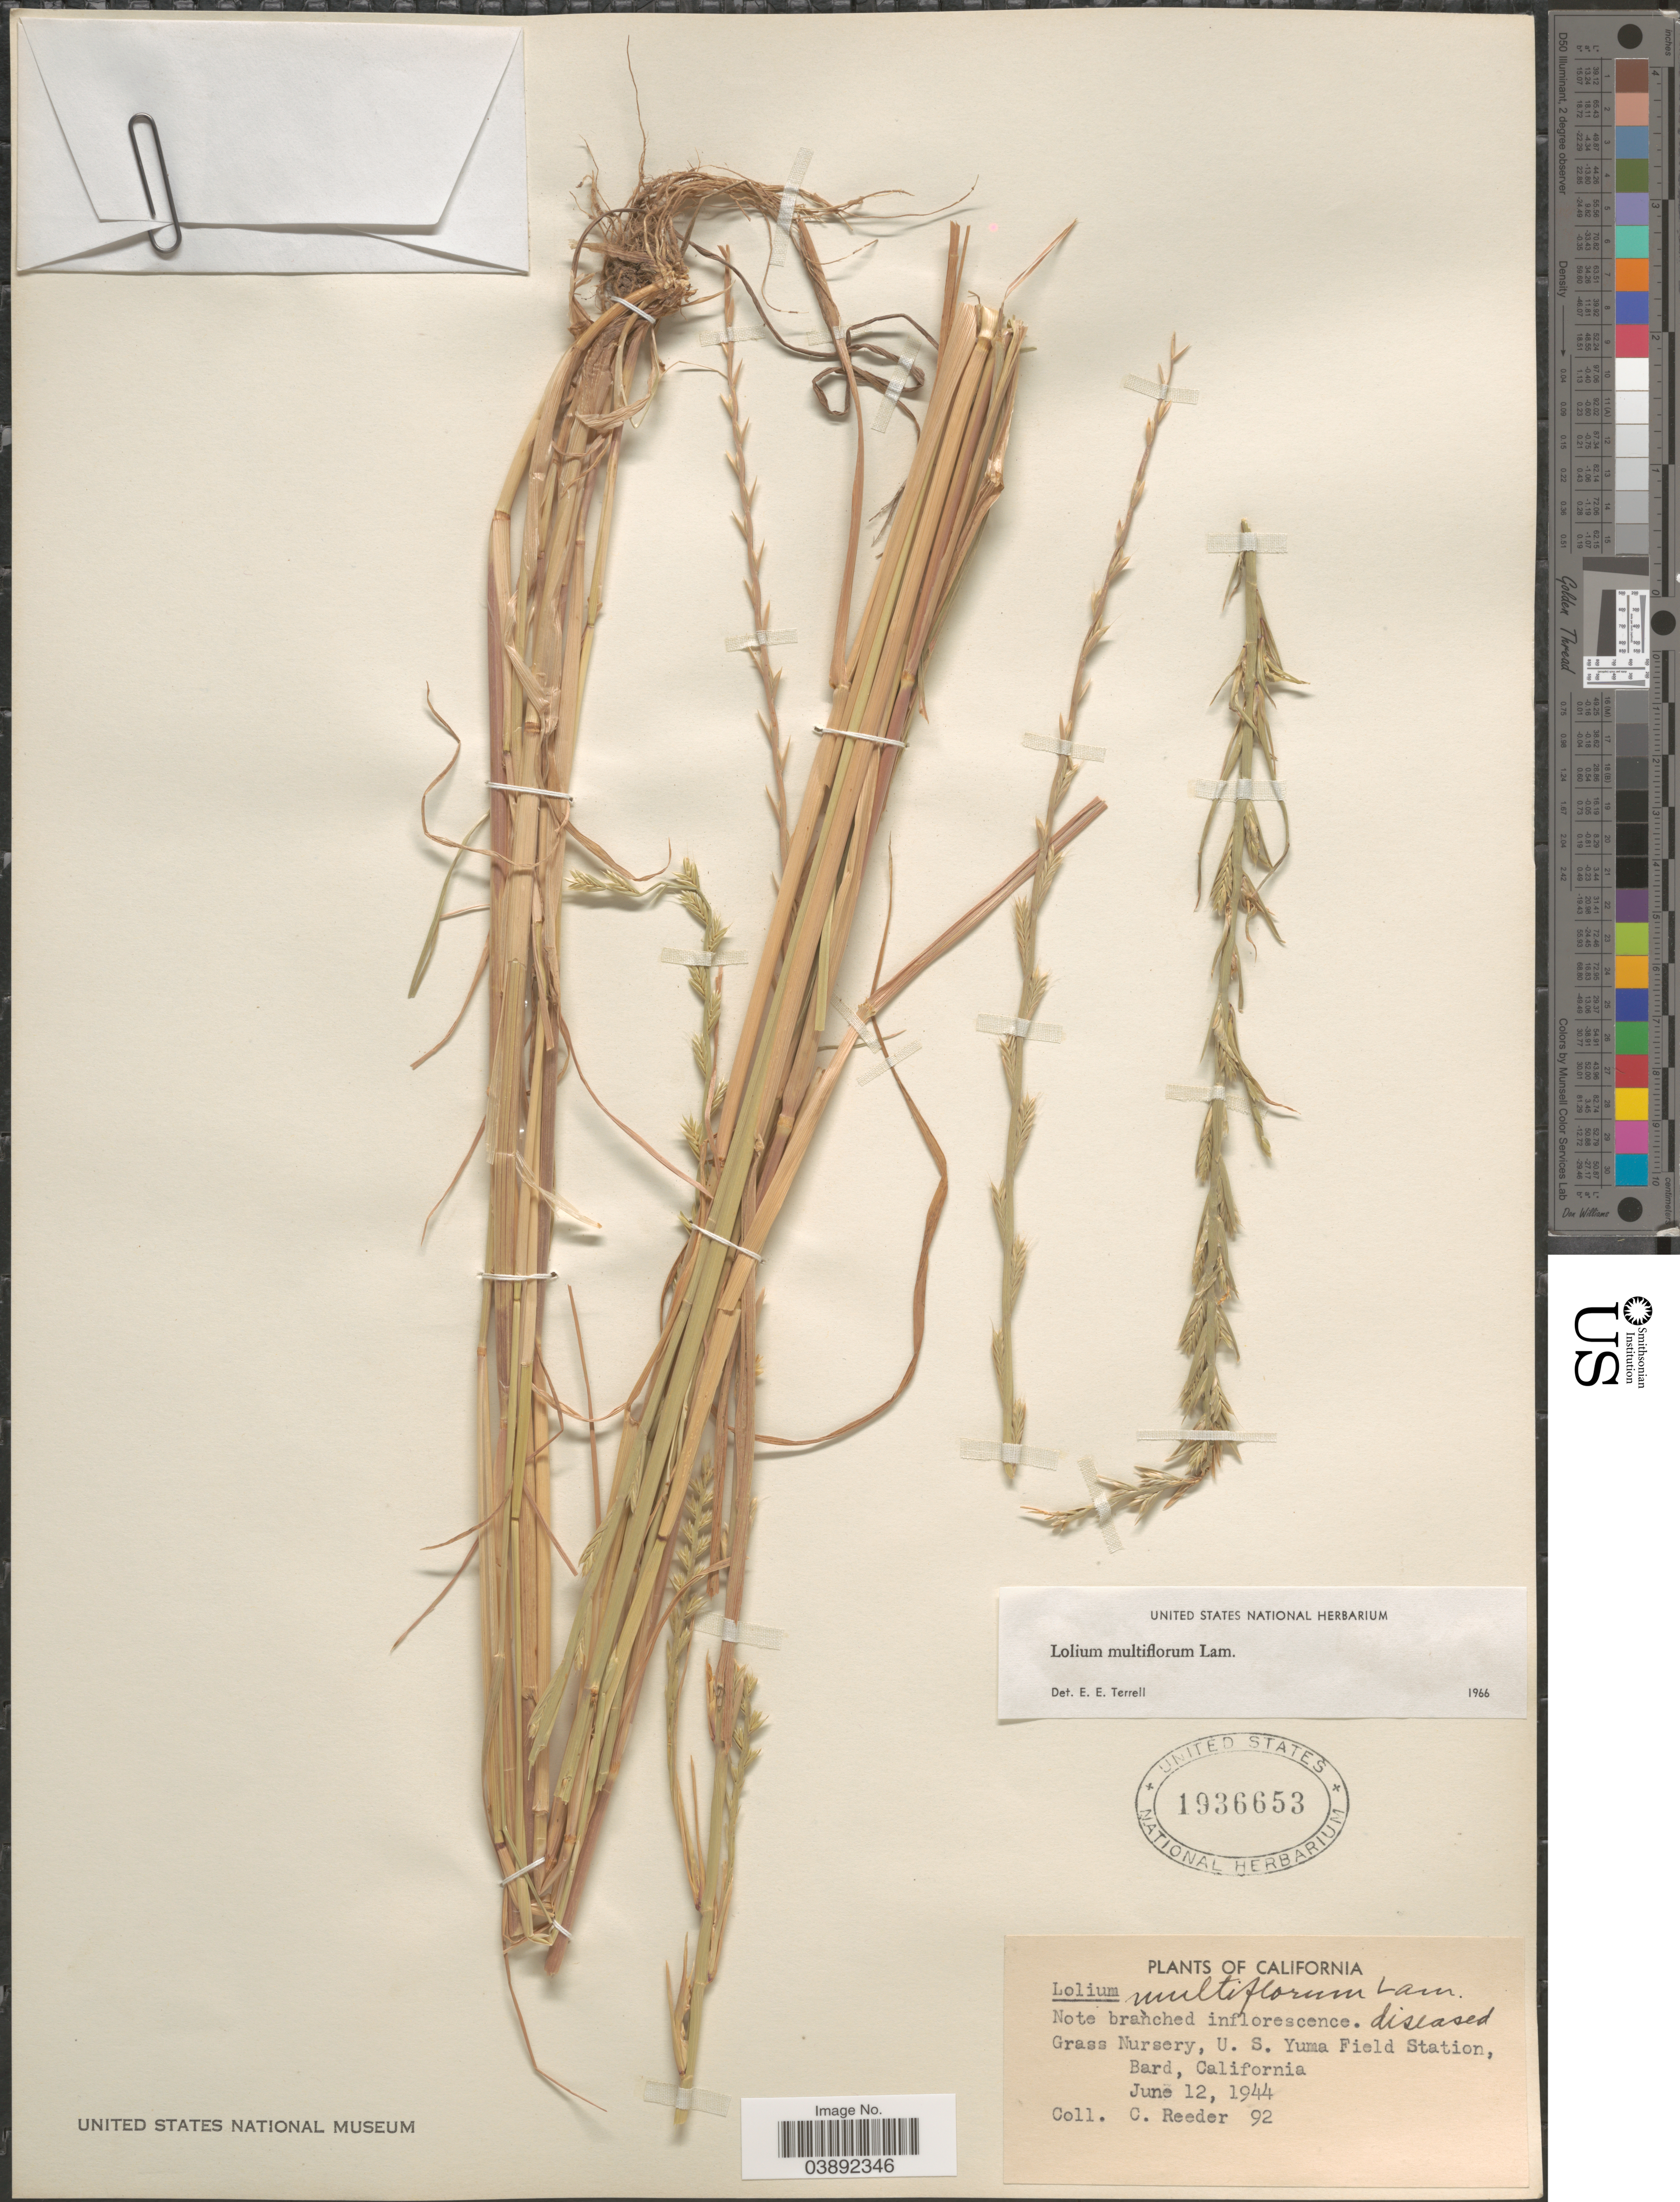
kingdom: Plantae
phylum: Tracheophyta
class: Liliopsida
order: Poales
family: Poaceae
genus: Lolium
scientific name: Lolium multiflorum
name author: Lam.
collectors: C. Reeder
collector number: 92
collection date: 1944-06-12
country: United States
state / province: California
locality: Grass Nursery, U. S. Yuma Field Station, Bard.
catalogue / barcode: US 1936653